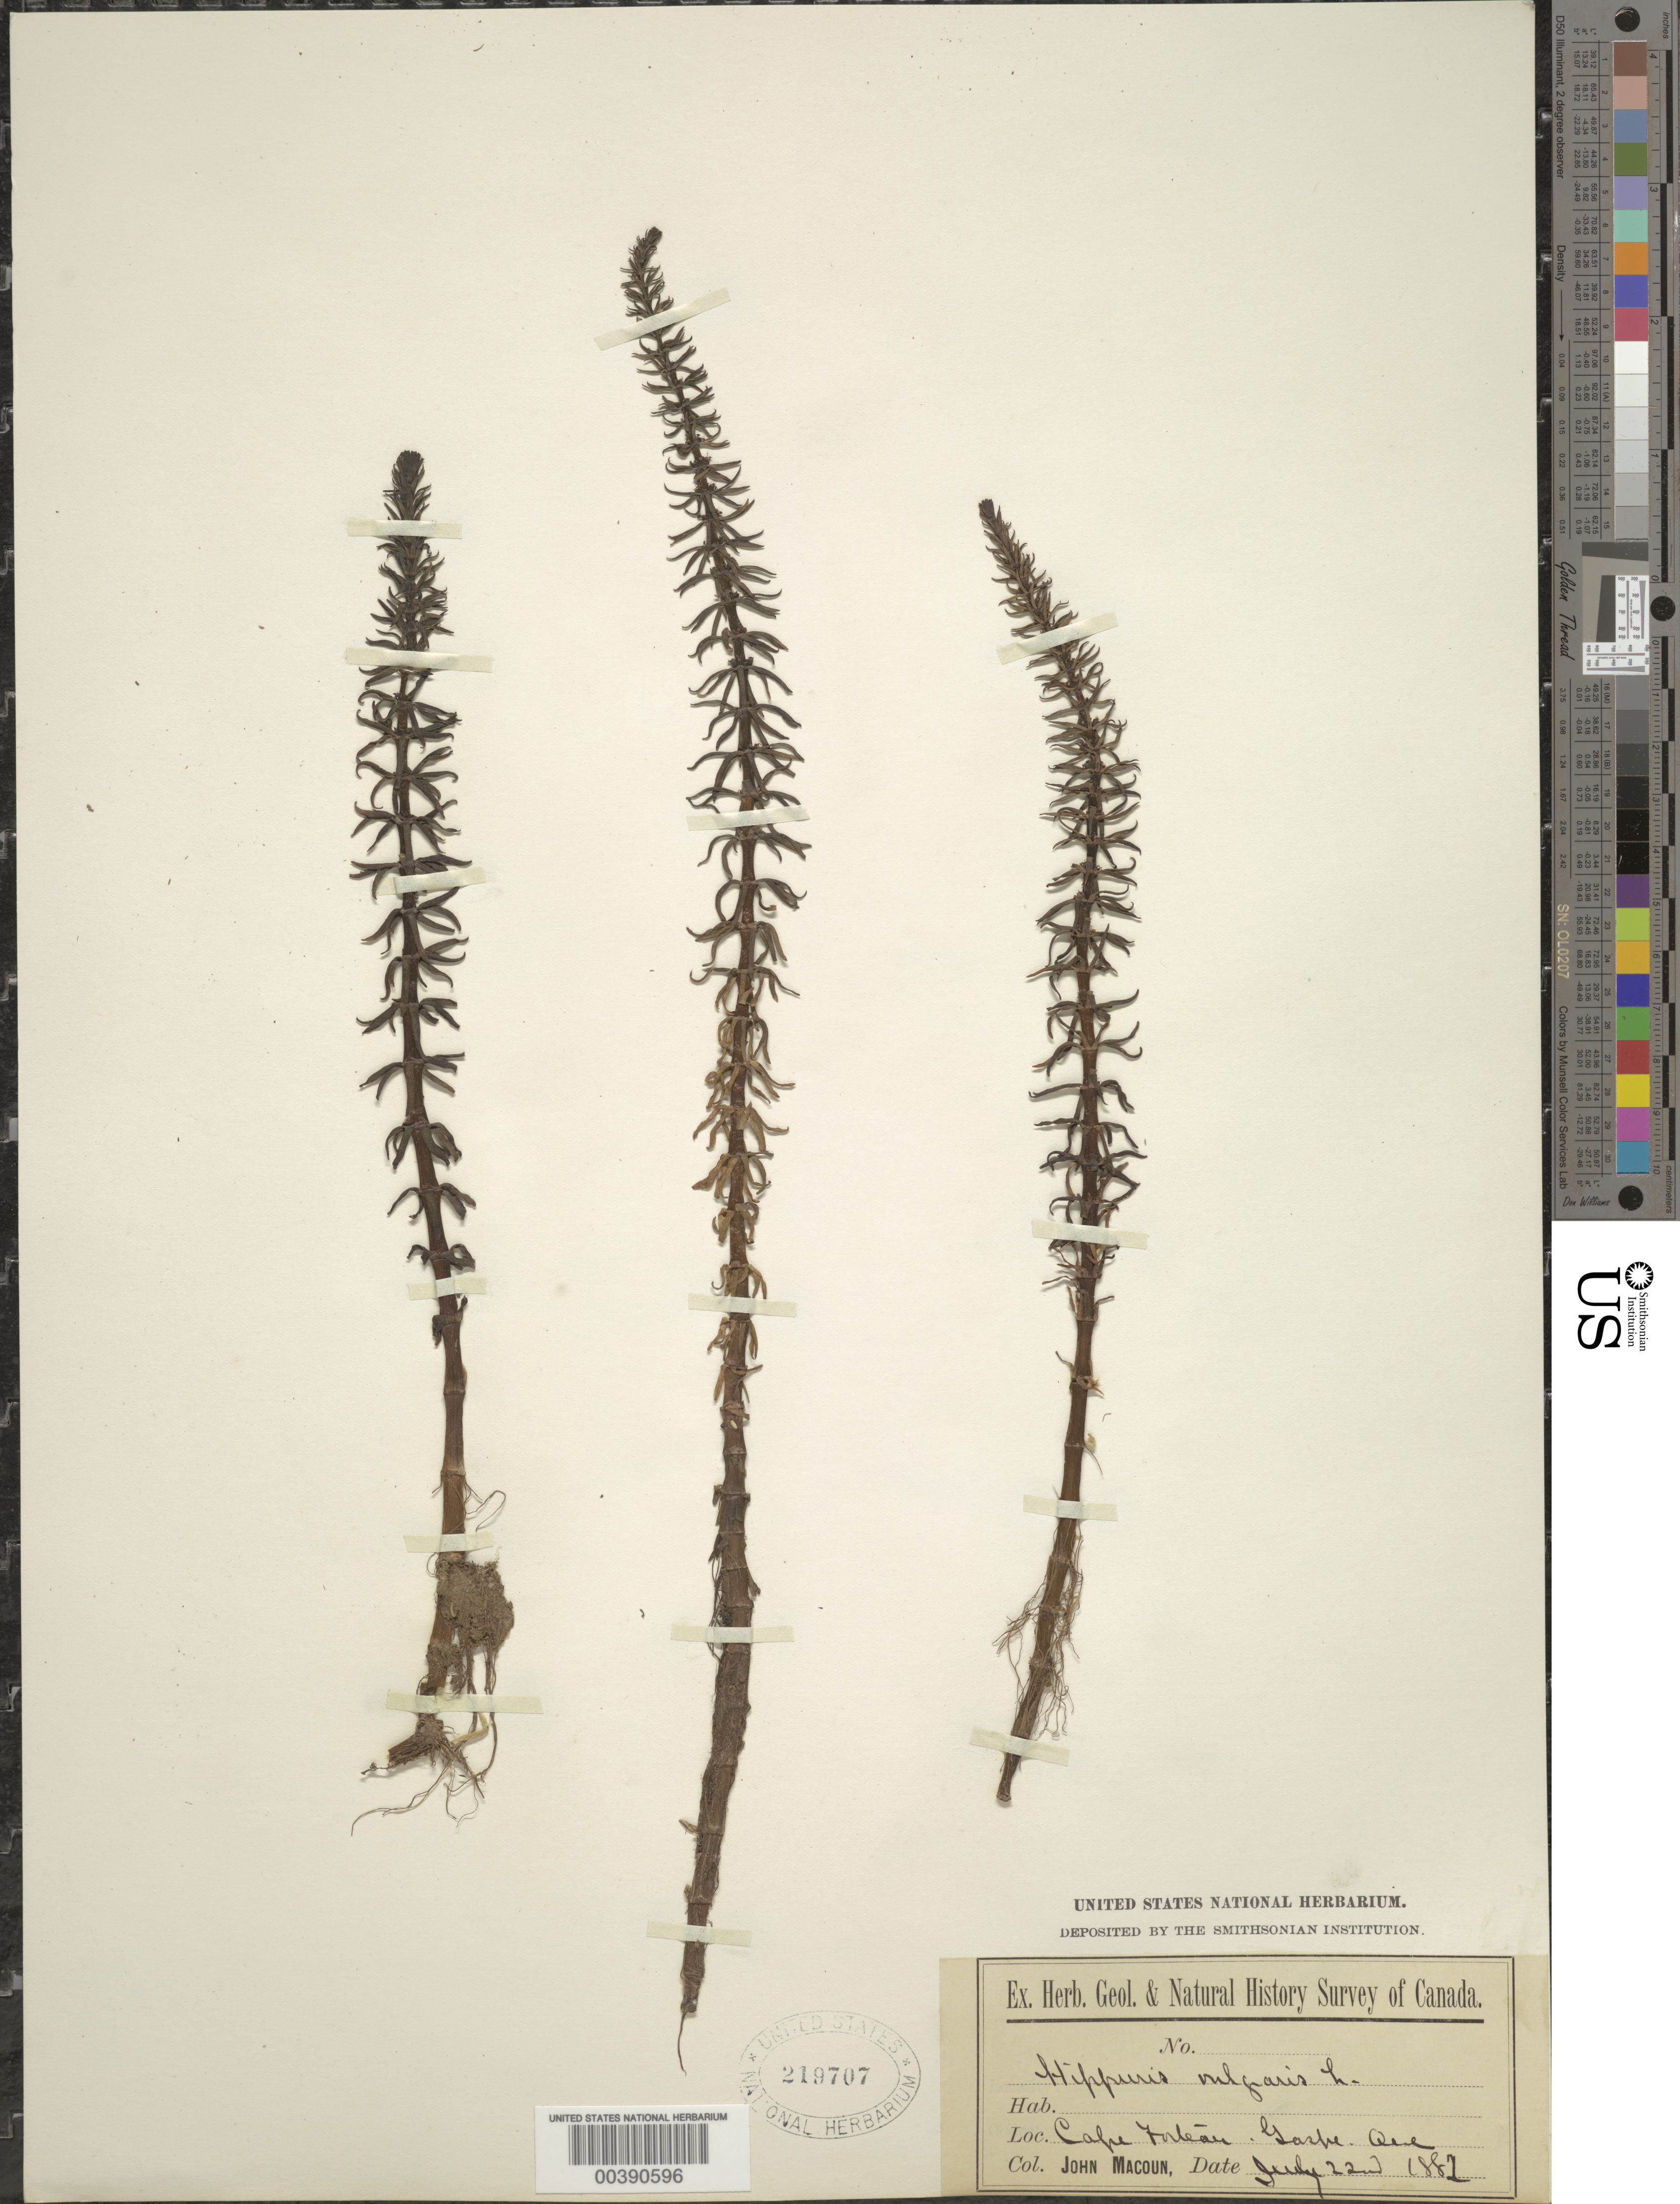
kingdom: Plantae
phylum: Tracheophyta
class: Magnoliopsida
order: Lamiales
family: Plantaginaceae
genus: Hippuris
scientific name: Hippuris vulgaris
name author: L.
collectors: J. M. Macoun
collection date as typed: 22 Jul 1882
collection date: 1882-07-22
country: Canada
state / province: Quebec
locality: Gaspe, cape forteau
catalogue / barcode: US 219707